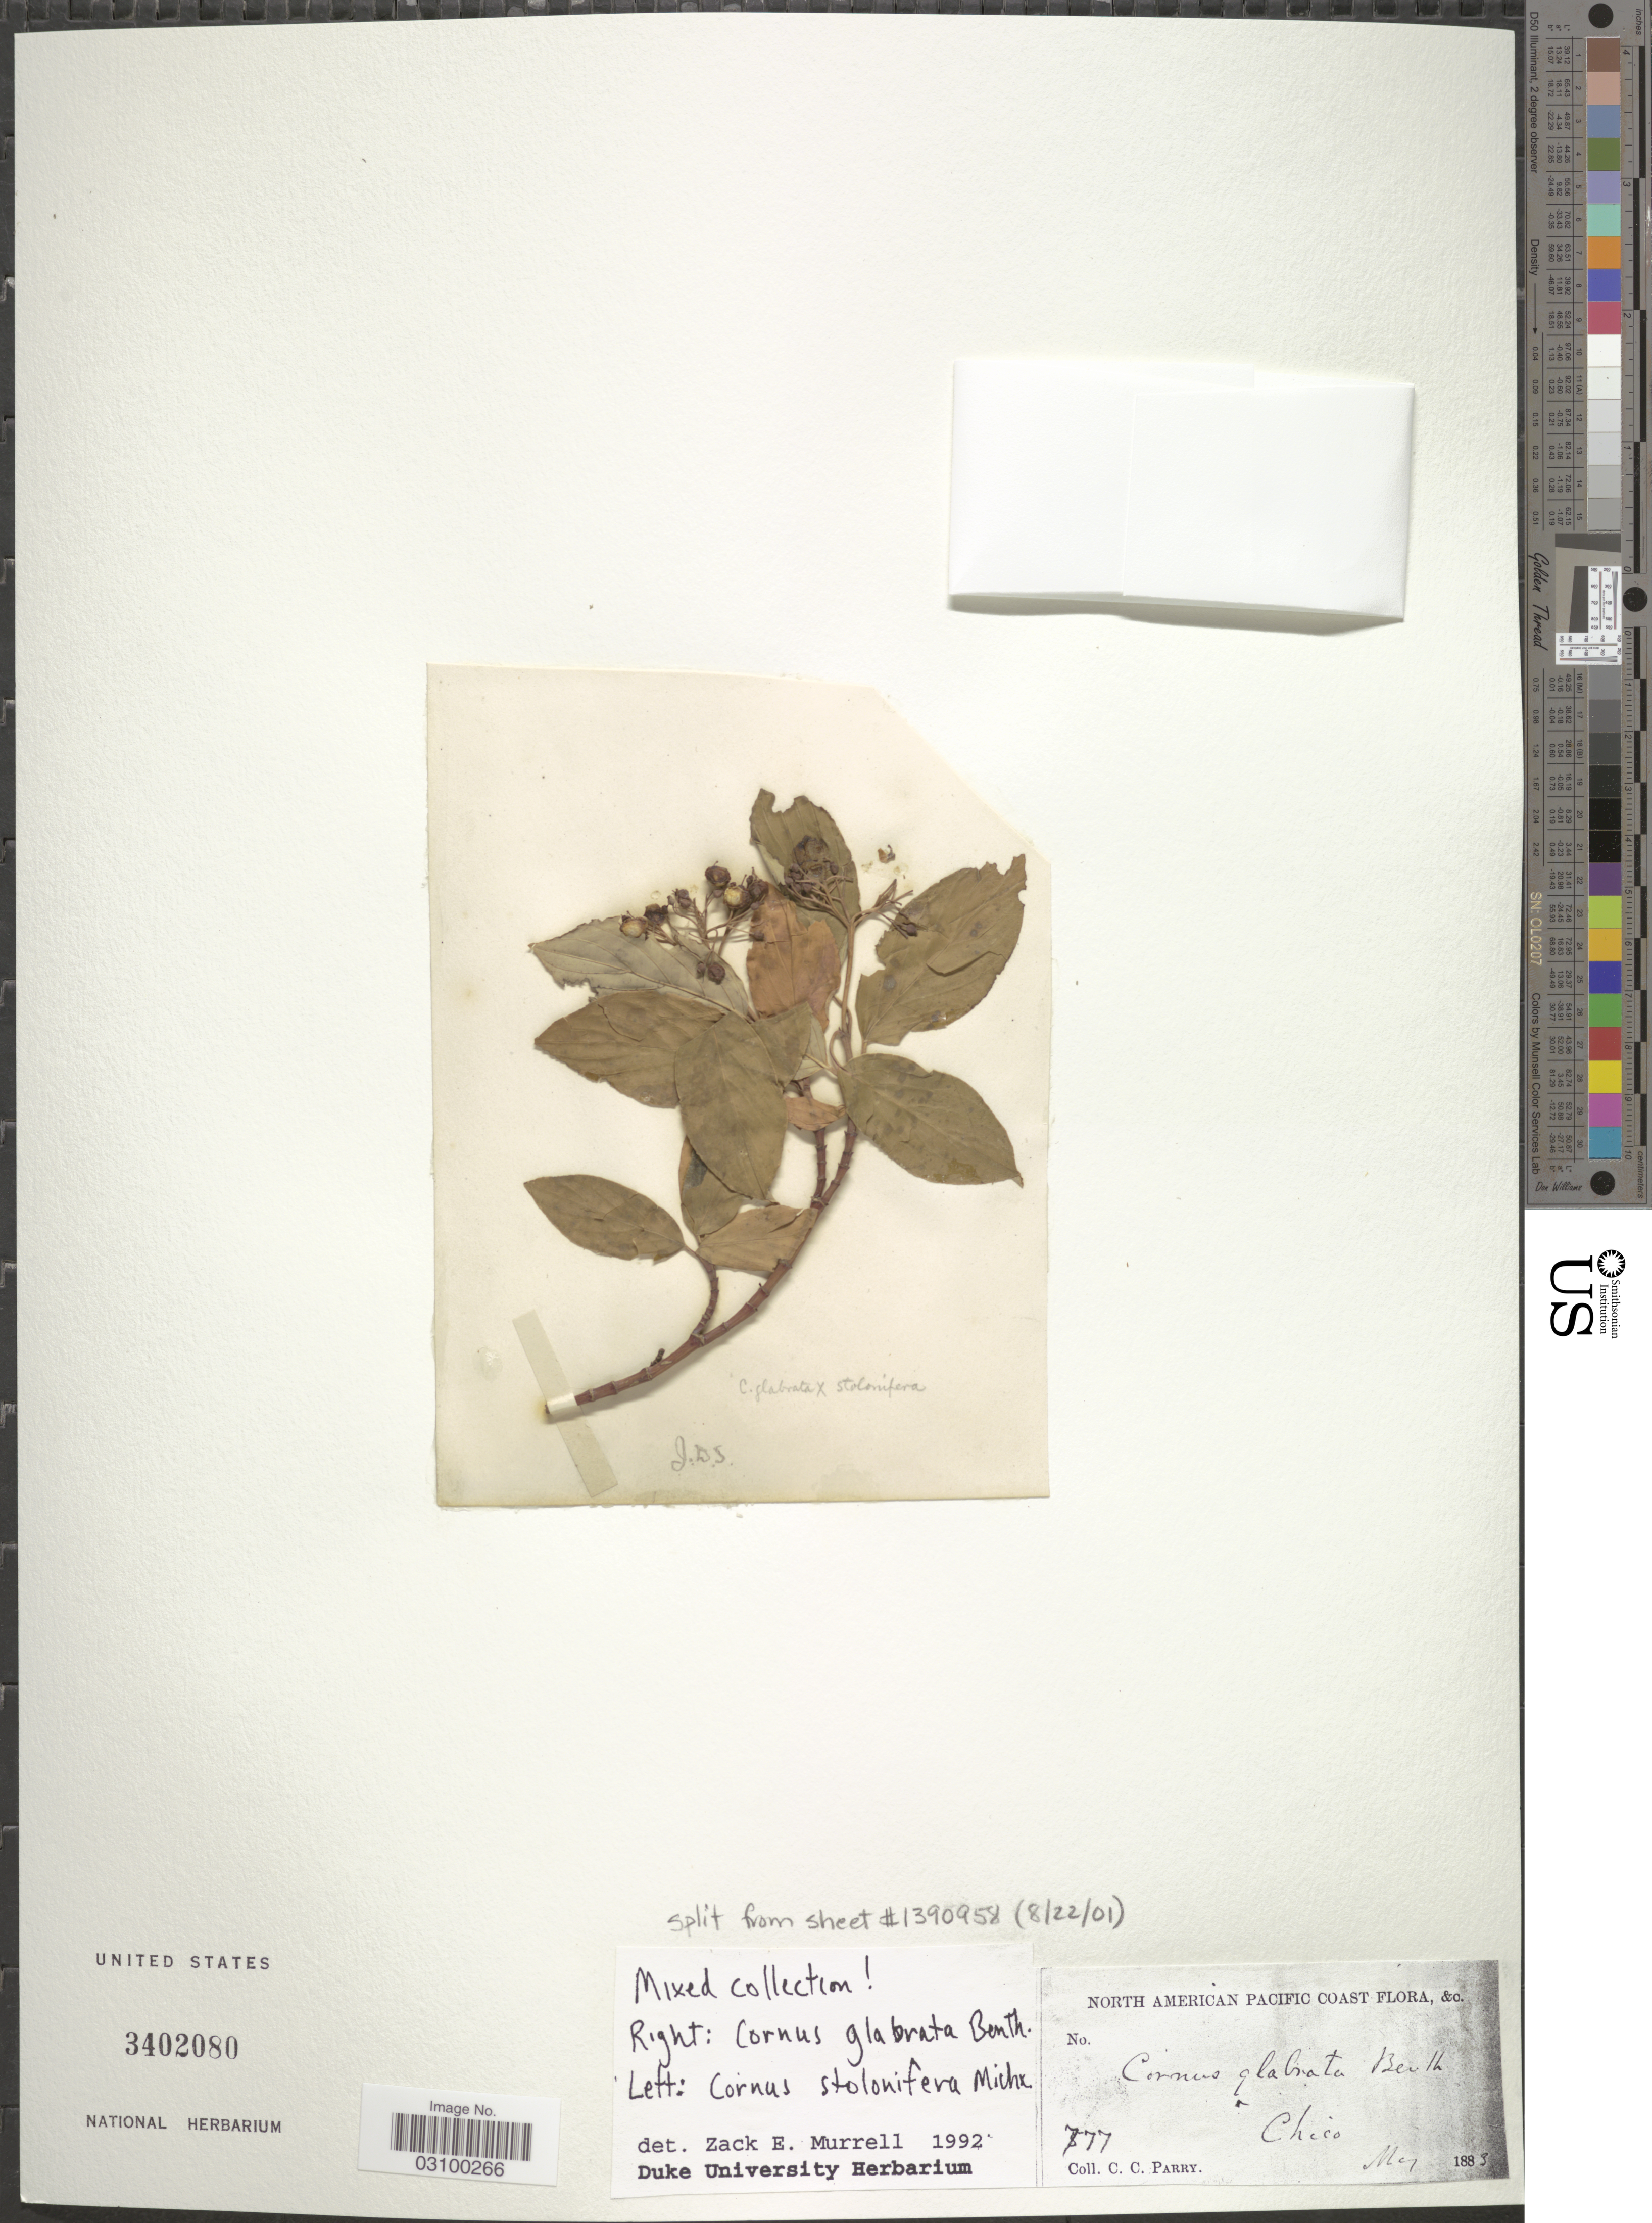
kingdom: Plantae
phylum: Tracheophyta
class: Magnoliopsida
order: Cornales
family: Cornaceae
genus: Cornus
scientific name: Cornus sericea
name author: L.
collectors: C. C. Parry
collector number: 777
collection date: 1883-05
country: United States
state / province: California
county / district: Butte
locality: North American Pacific Coast. Chico.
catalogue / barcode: US 3402080